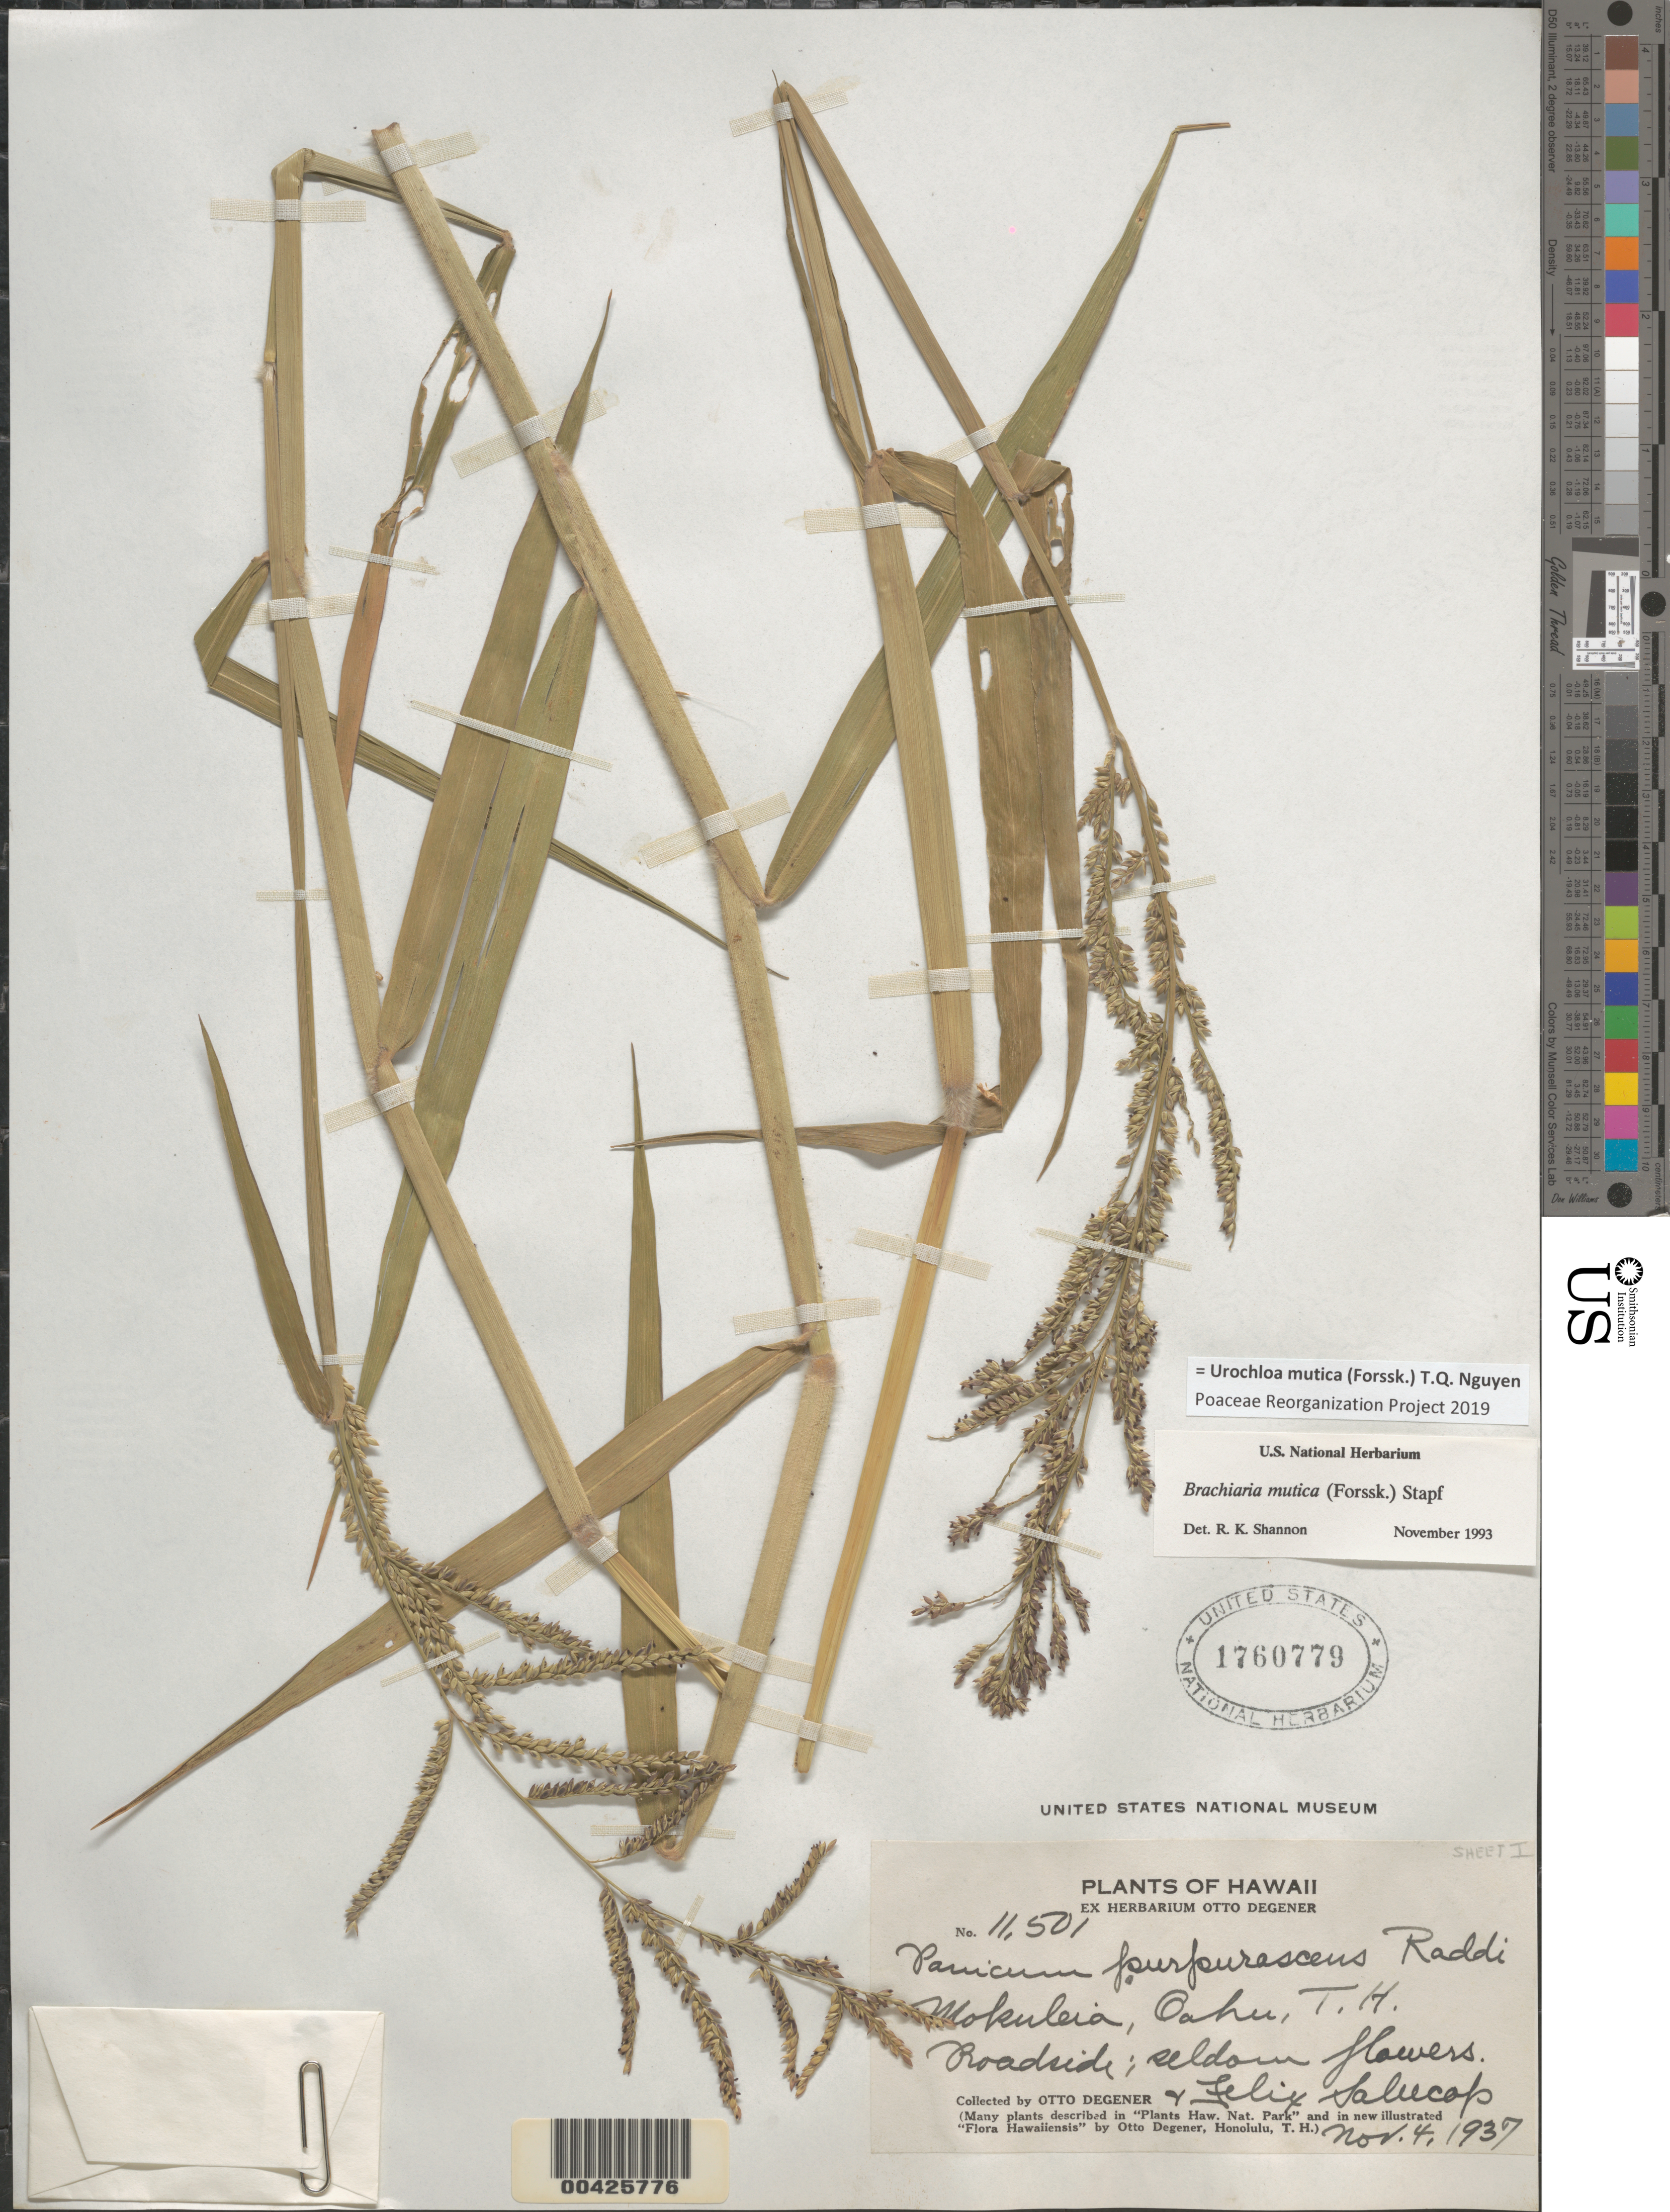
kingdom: Plantae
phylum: Tracheophyta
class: Liliopsida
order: Poales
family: Poaceae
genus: Urochloa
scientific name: Urochloa mutica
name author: (Forssk.) T.Q. Nguyen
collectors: O. Degener & F. Salucop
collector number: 11501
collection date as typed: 4 Nov 1937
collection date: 1937-11-04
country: United States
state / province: Hawaii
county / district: Honolulu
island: Oahu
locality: Mokuleia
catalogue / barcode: US 1760779